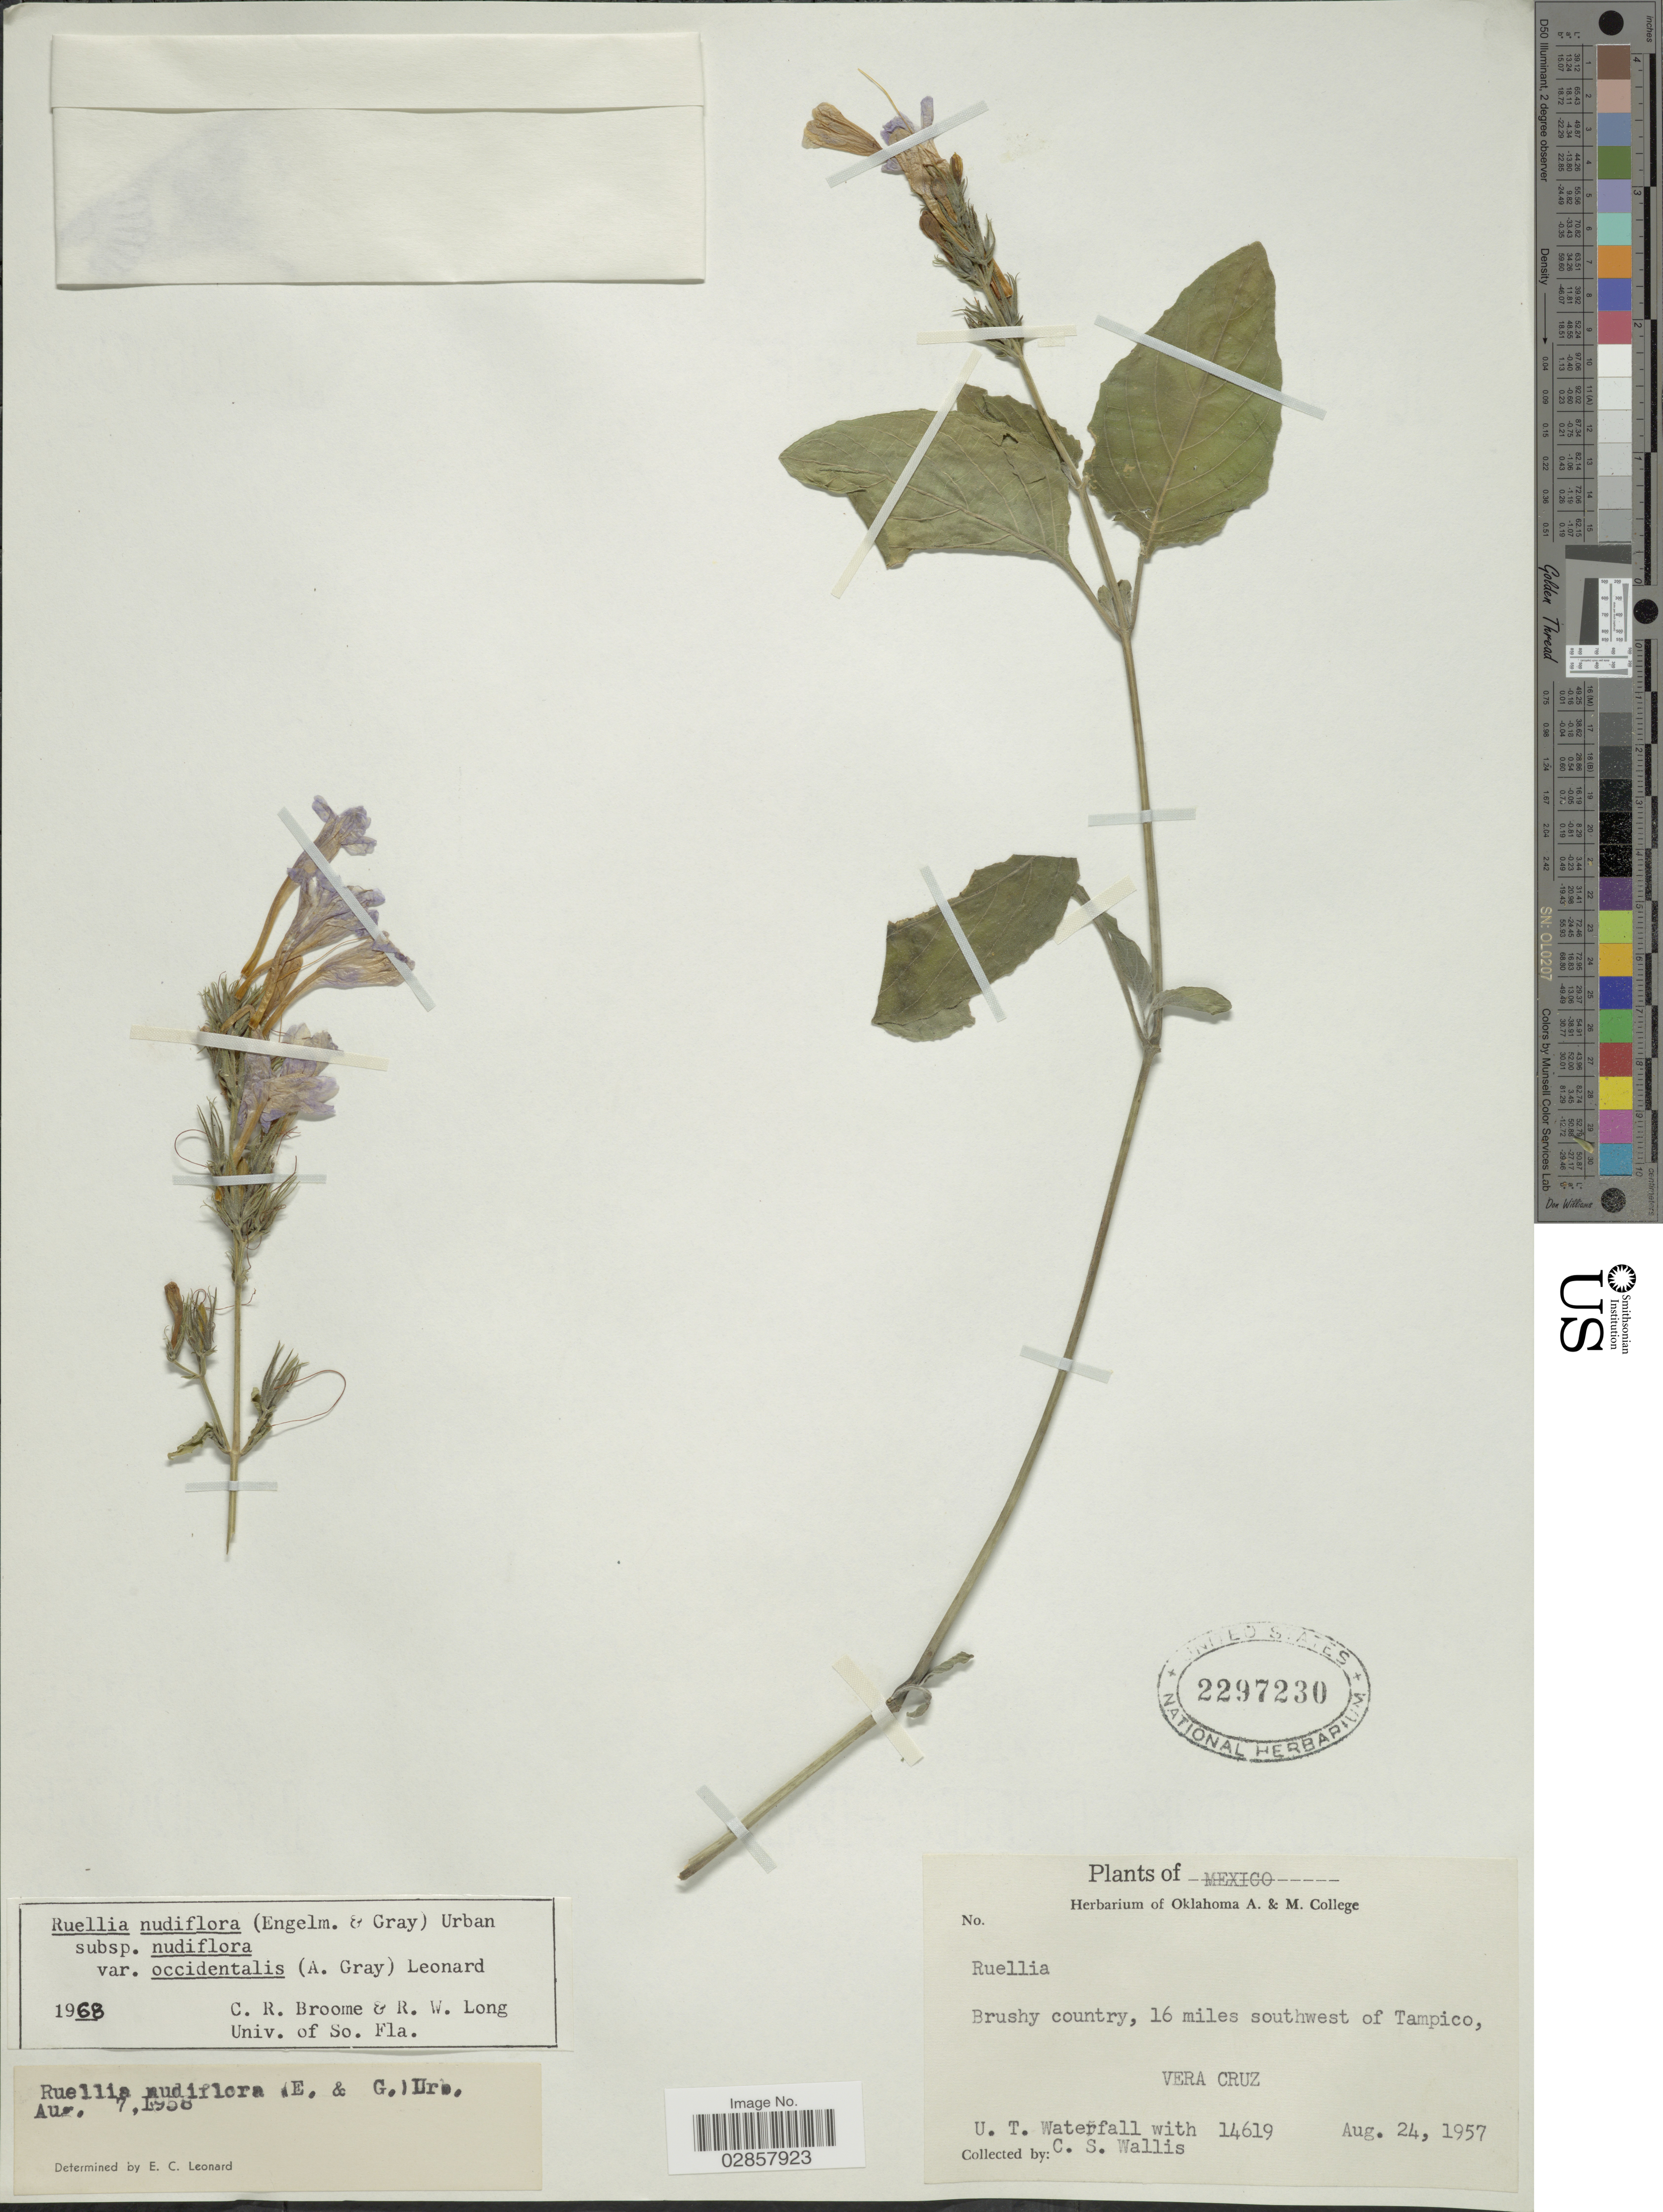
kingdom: Plantae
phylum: Tracheophyta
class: Magnoliopsida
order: Lamiales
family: Acanthaceae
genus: Ruellia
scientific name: Ruellia occidentalis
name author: (A. Gray) Tharp & F.A. Barkley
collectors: U. T. Waterfall & C. S. Wallis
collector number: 14619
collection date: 1957-08-24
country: Mexico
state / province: Veracruz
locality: Brushy country, 16 miles southwest of Tampico. Vera Cruz.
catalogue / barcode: US 2297230